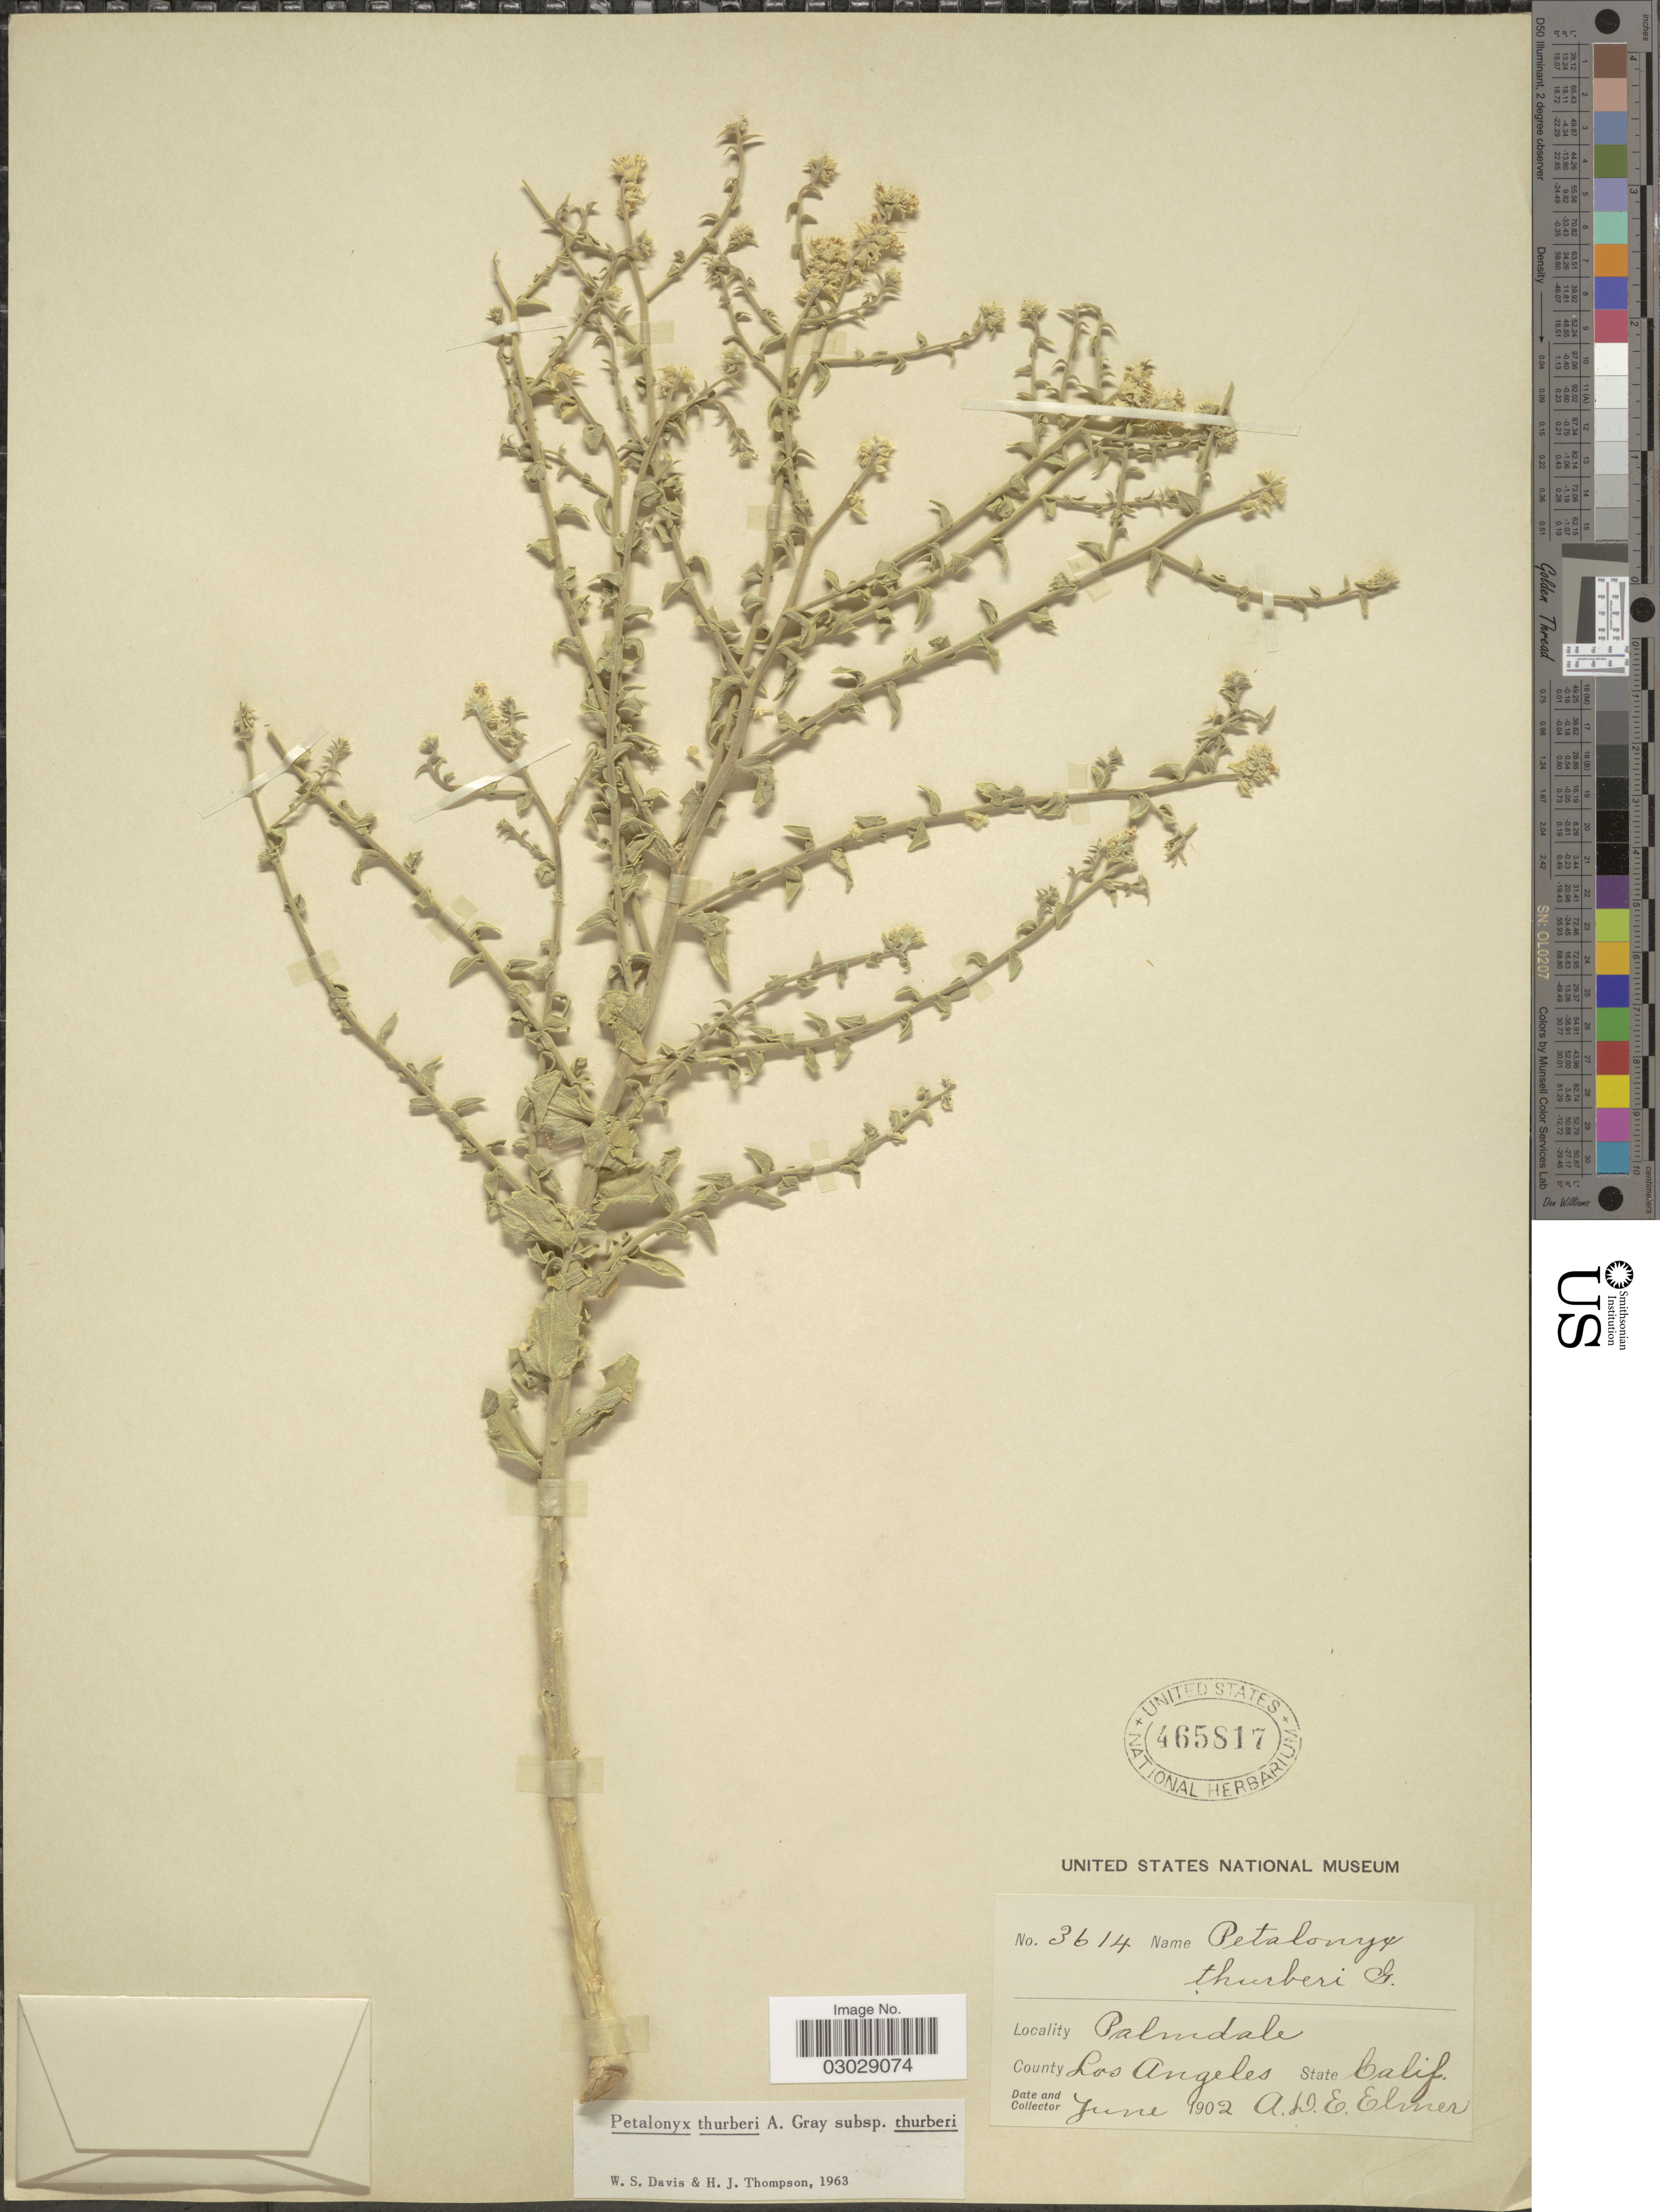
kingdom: Plantae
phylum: Tracheophyta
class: Magnoliopsida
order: Cornales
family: Loasaceae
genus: Petalonyx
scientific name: Petalonyx thurberi subsp. thurberi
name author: A. Gray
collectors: A. D. E. Elmer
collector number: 3614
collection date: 1902-06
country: United States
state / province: California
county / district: Los Angeles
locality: Palmdale. County Los Angeles.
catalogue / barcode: US 465817